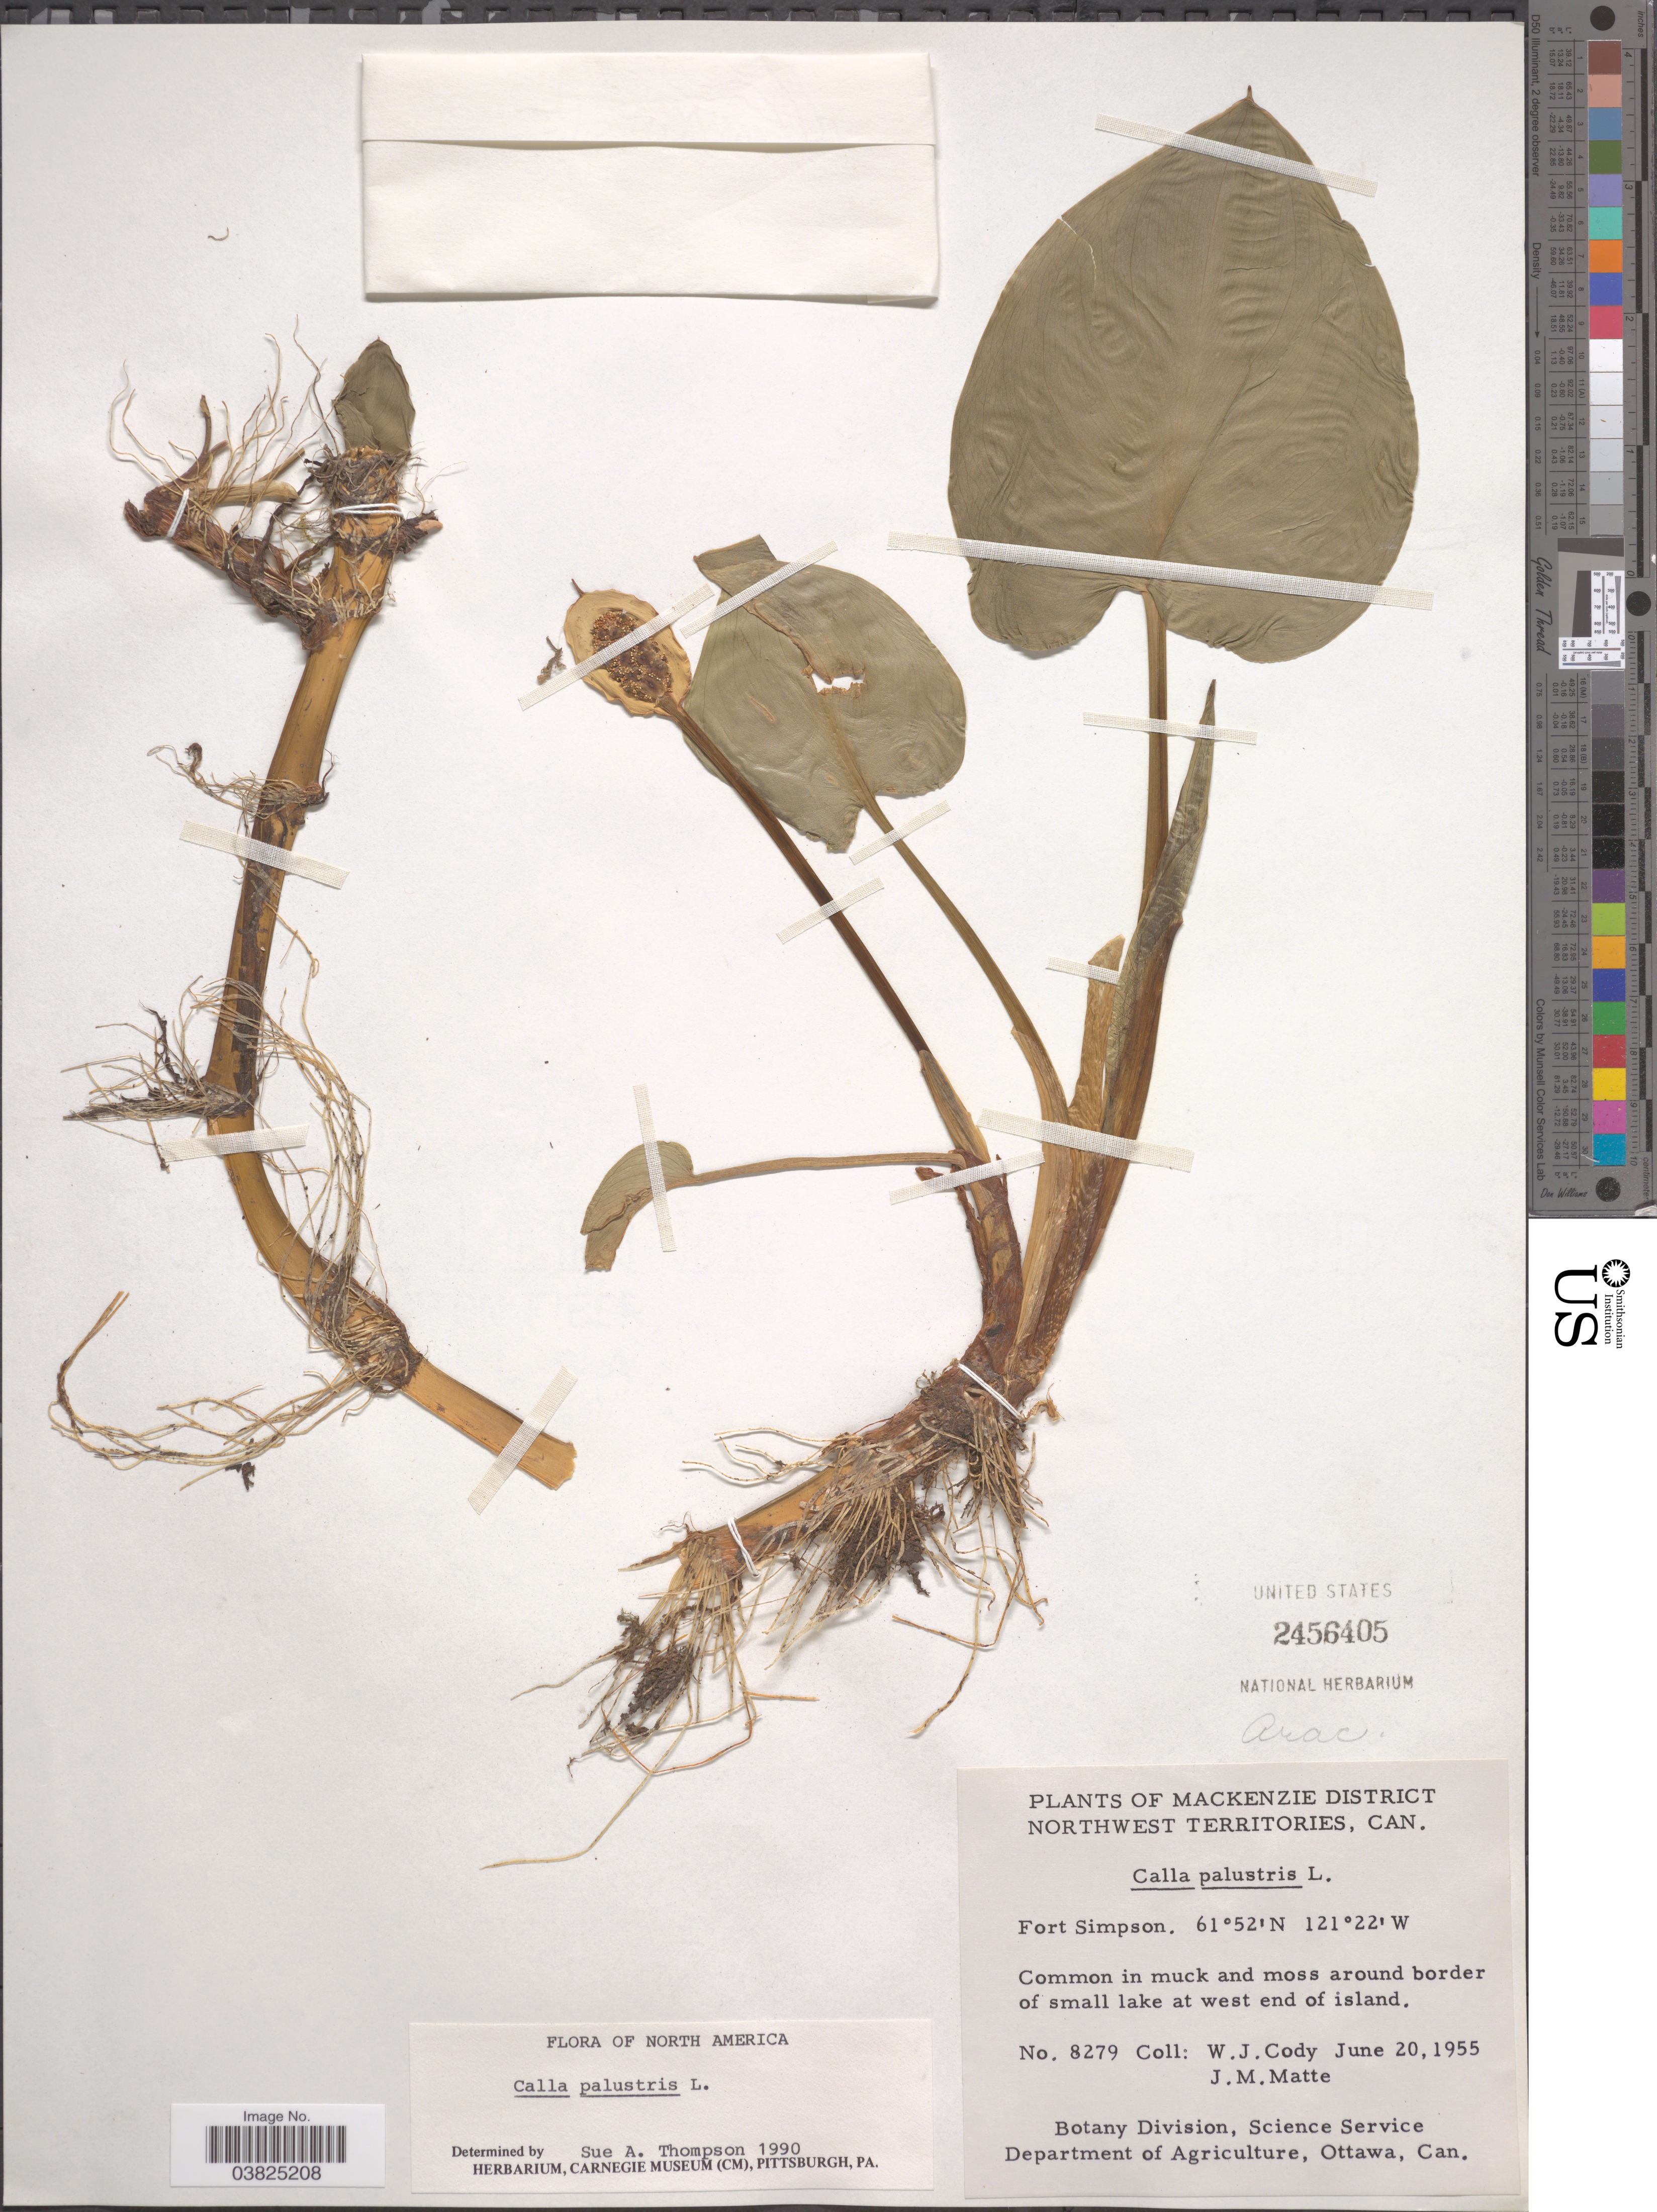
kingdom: Plantae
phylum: Tracheophyta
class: Liliopsida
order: Alismatales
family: Araceae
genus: Calla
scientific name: Calla palustris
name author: L.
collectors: W. Cody & J. Matte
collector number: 8279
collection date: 1955-06-20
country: Canada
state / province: Northwest Territories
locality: Mackenzie District. Around border of small lake at west end of island.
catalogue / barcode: US 2456405